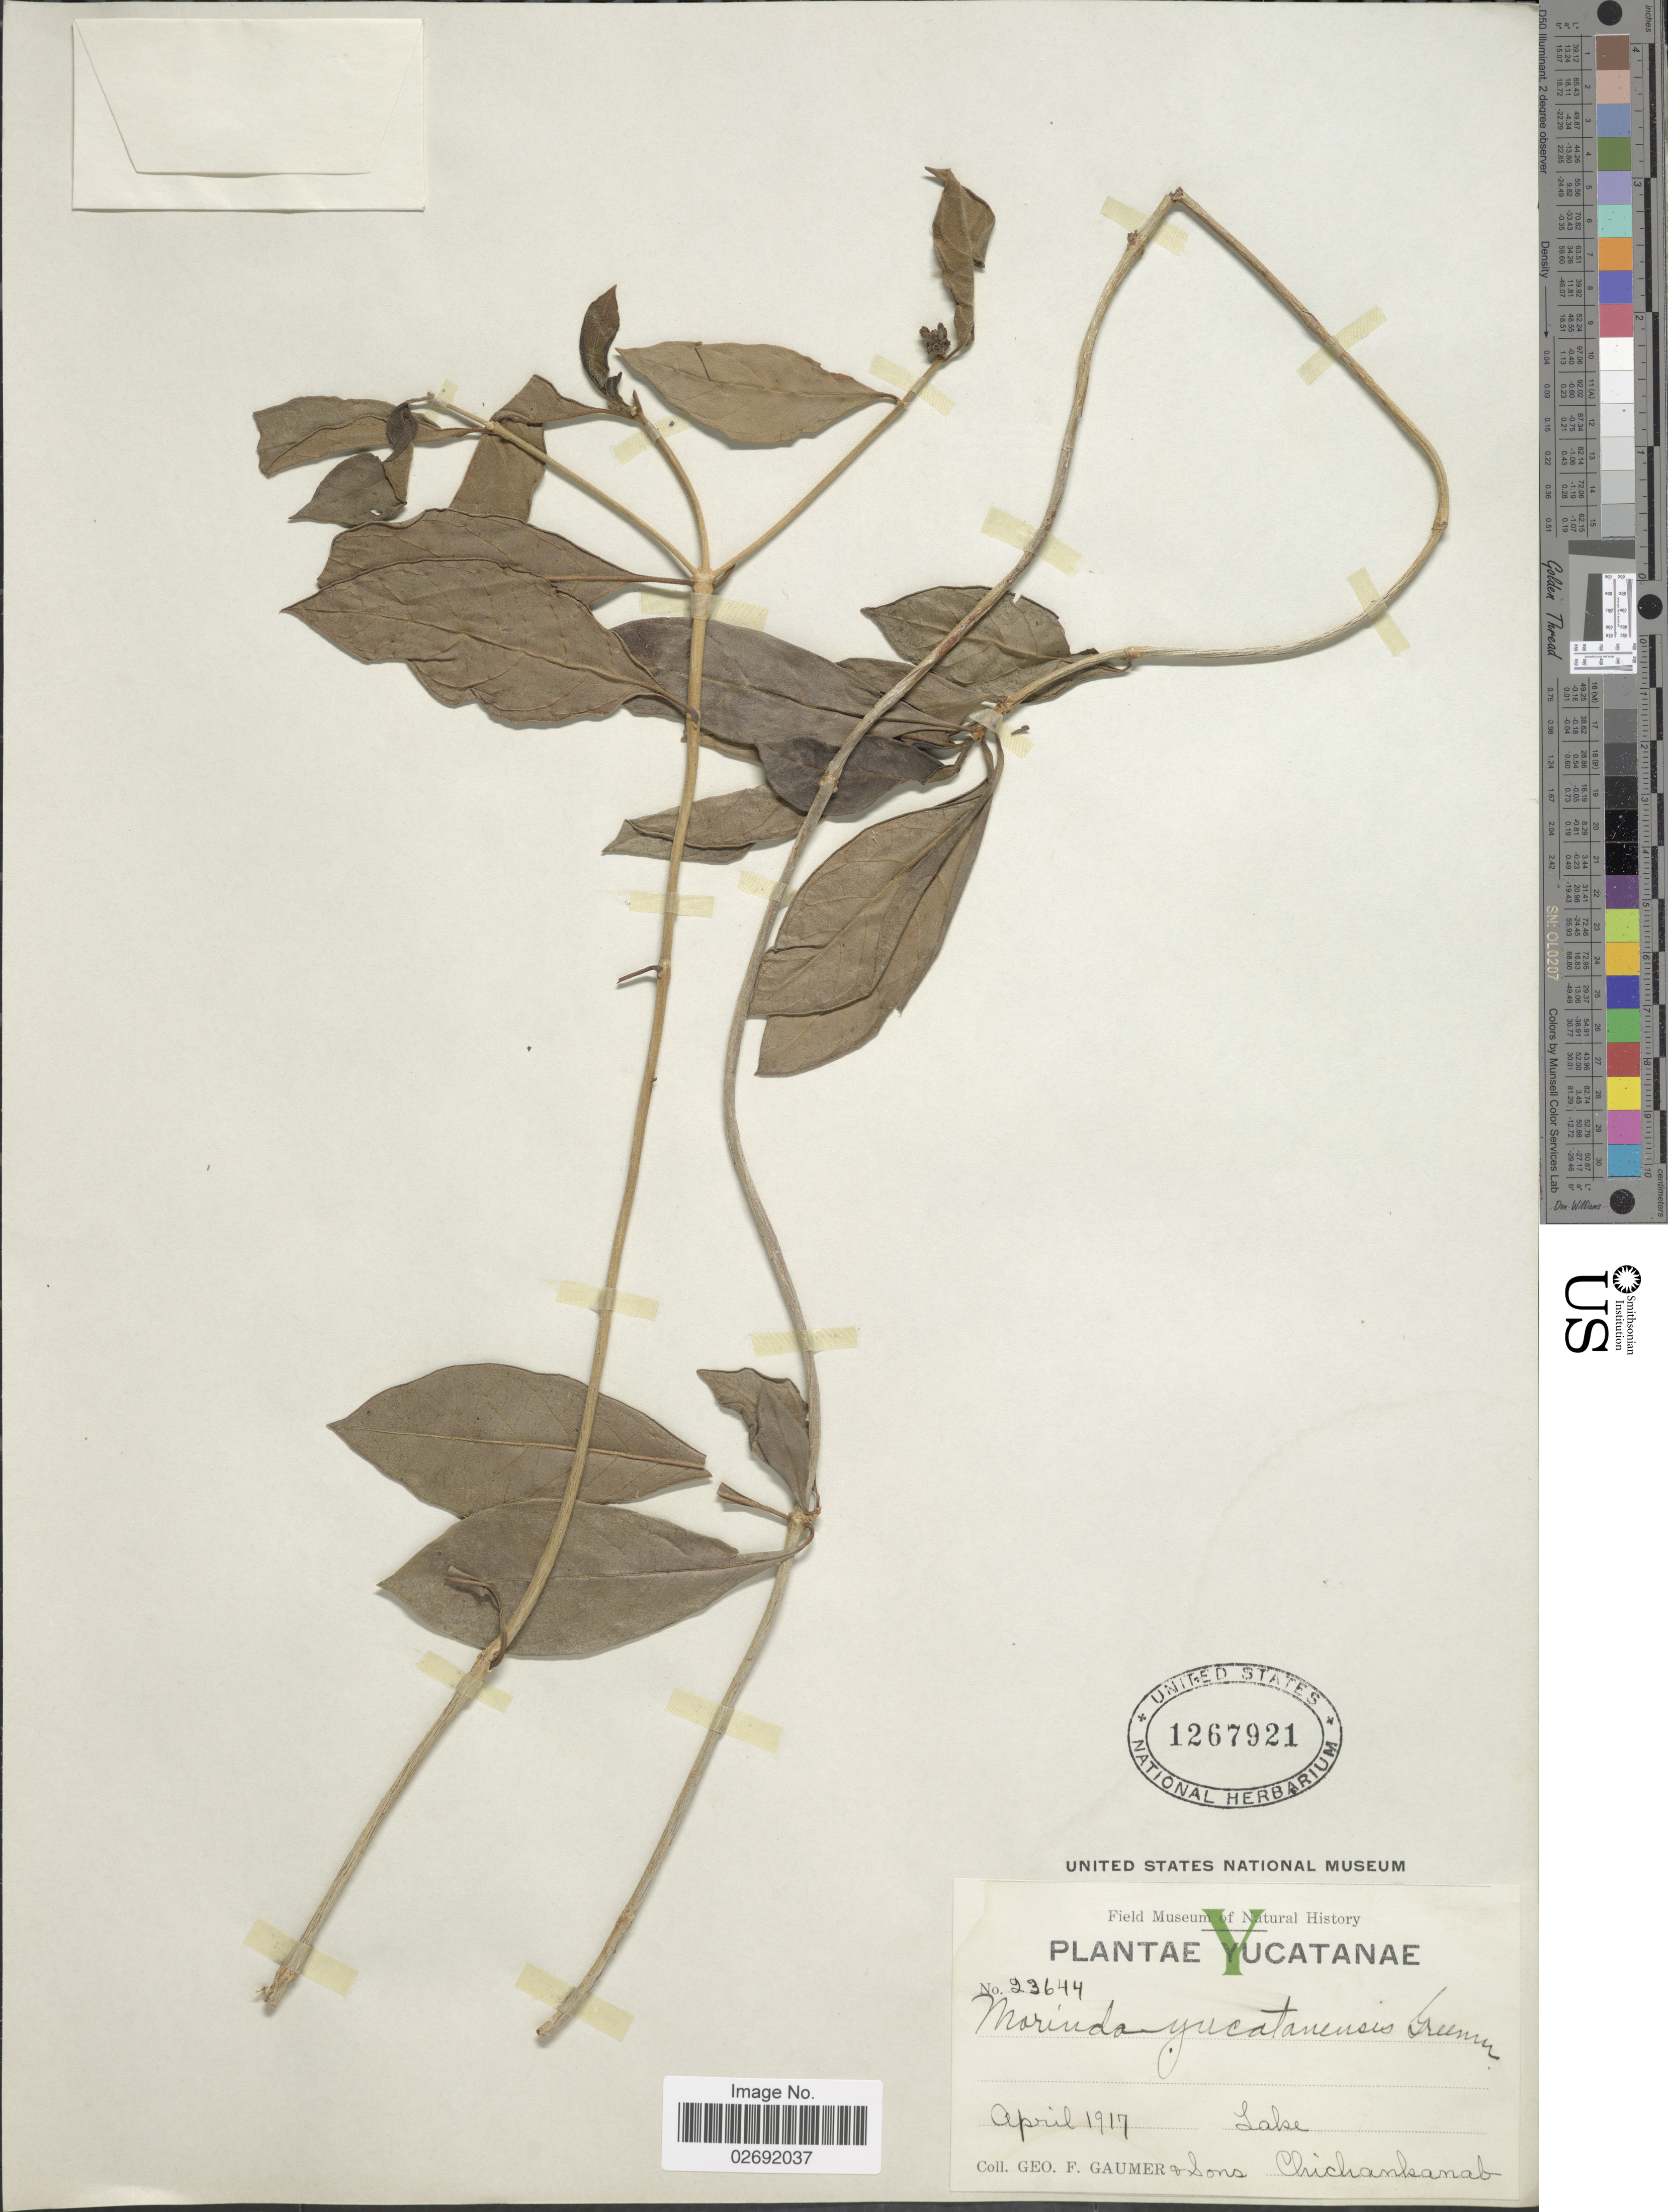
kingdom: Plantae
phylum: Tracheophyta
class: Magnoliopsida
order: Gentianales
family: Rubiaceae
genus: Morinda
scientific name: Morinda yucatanensis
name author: Greenm.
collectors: G. F. Gaumer & et al.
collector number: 23644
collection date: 1917-04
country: Mexico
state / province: Yucatán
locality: Lake Chichankanab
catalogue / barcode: US 1267921